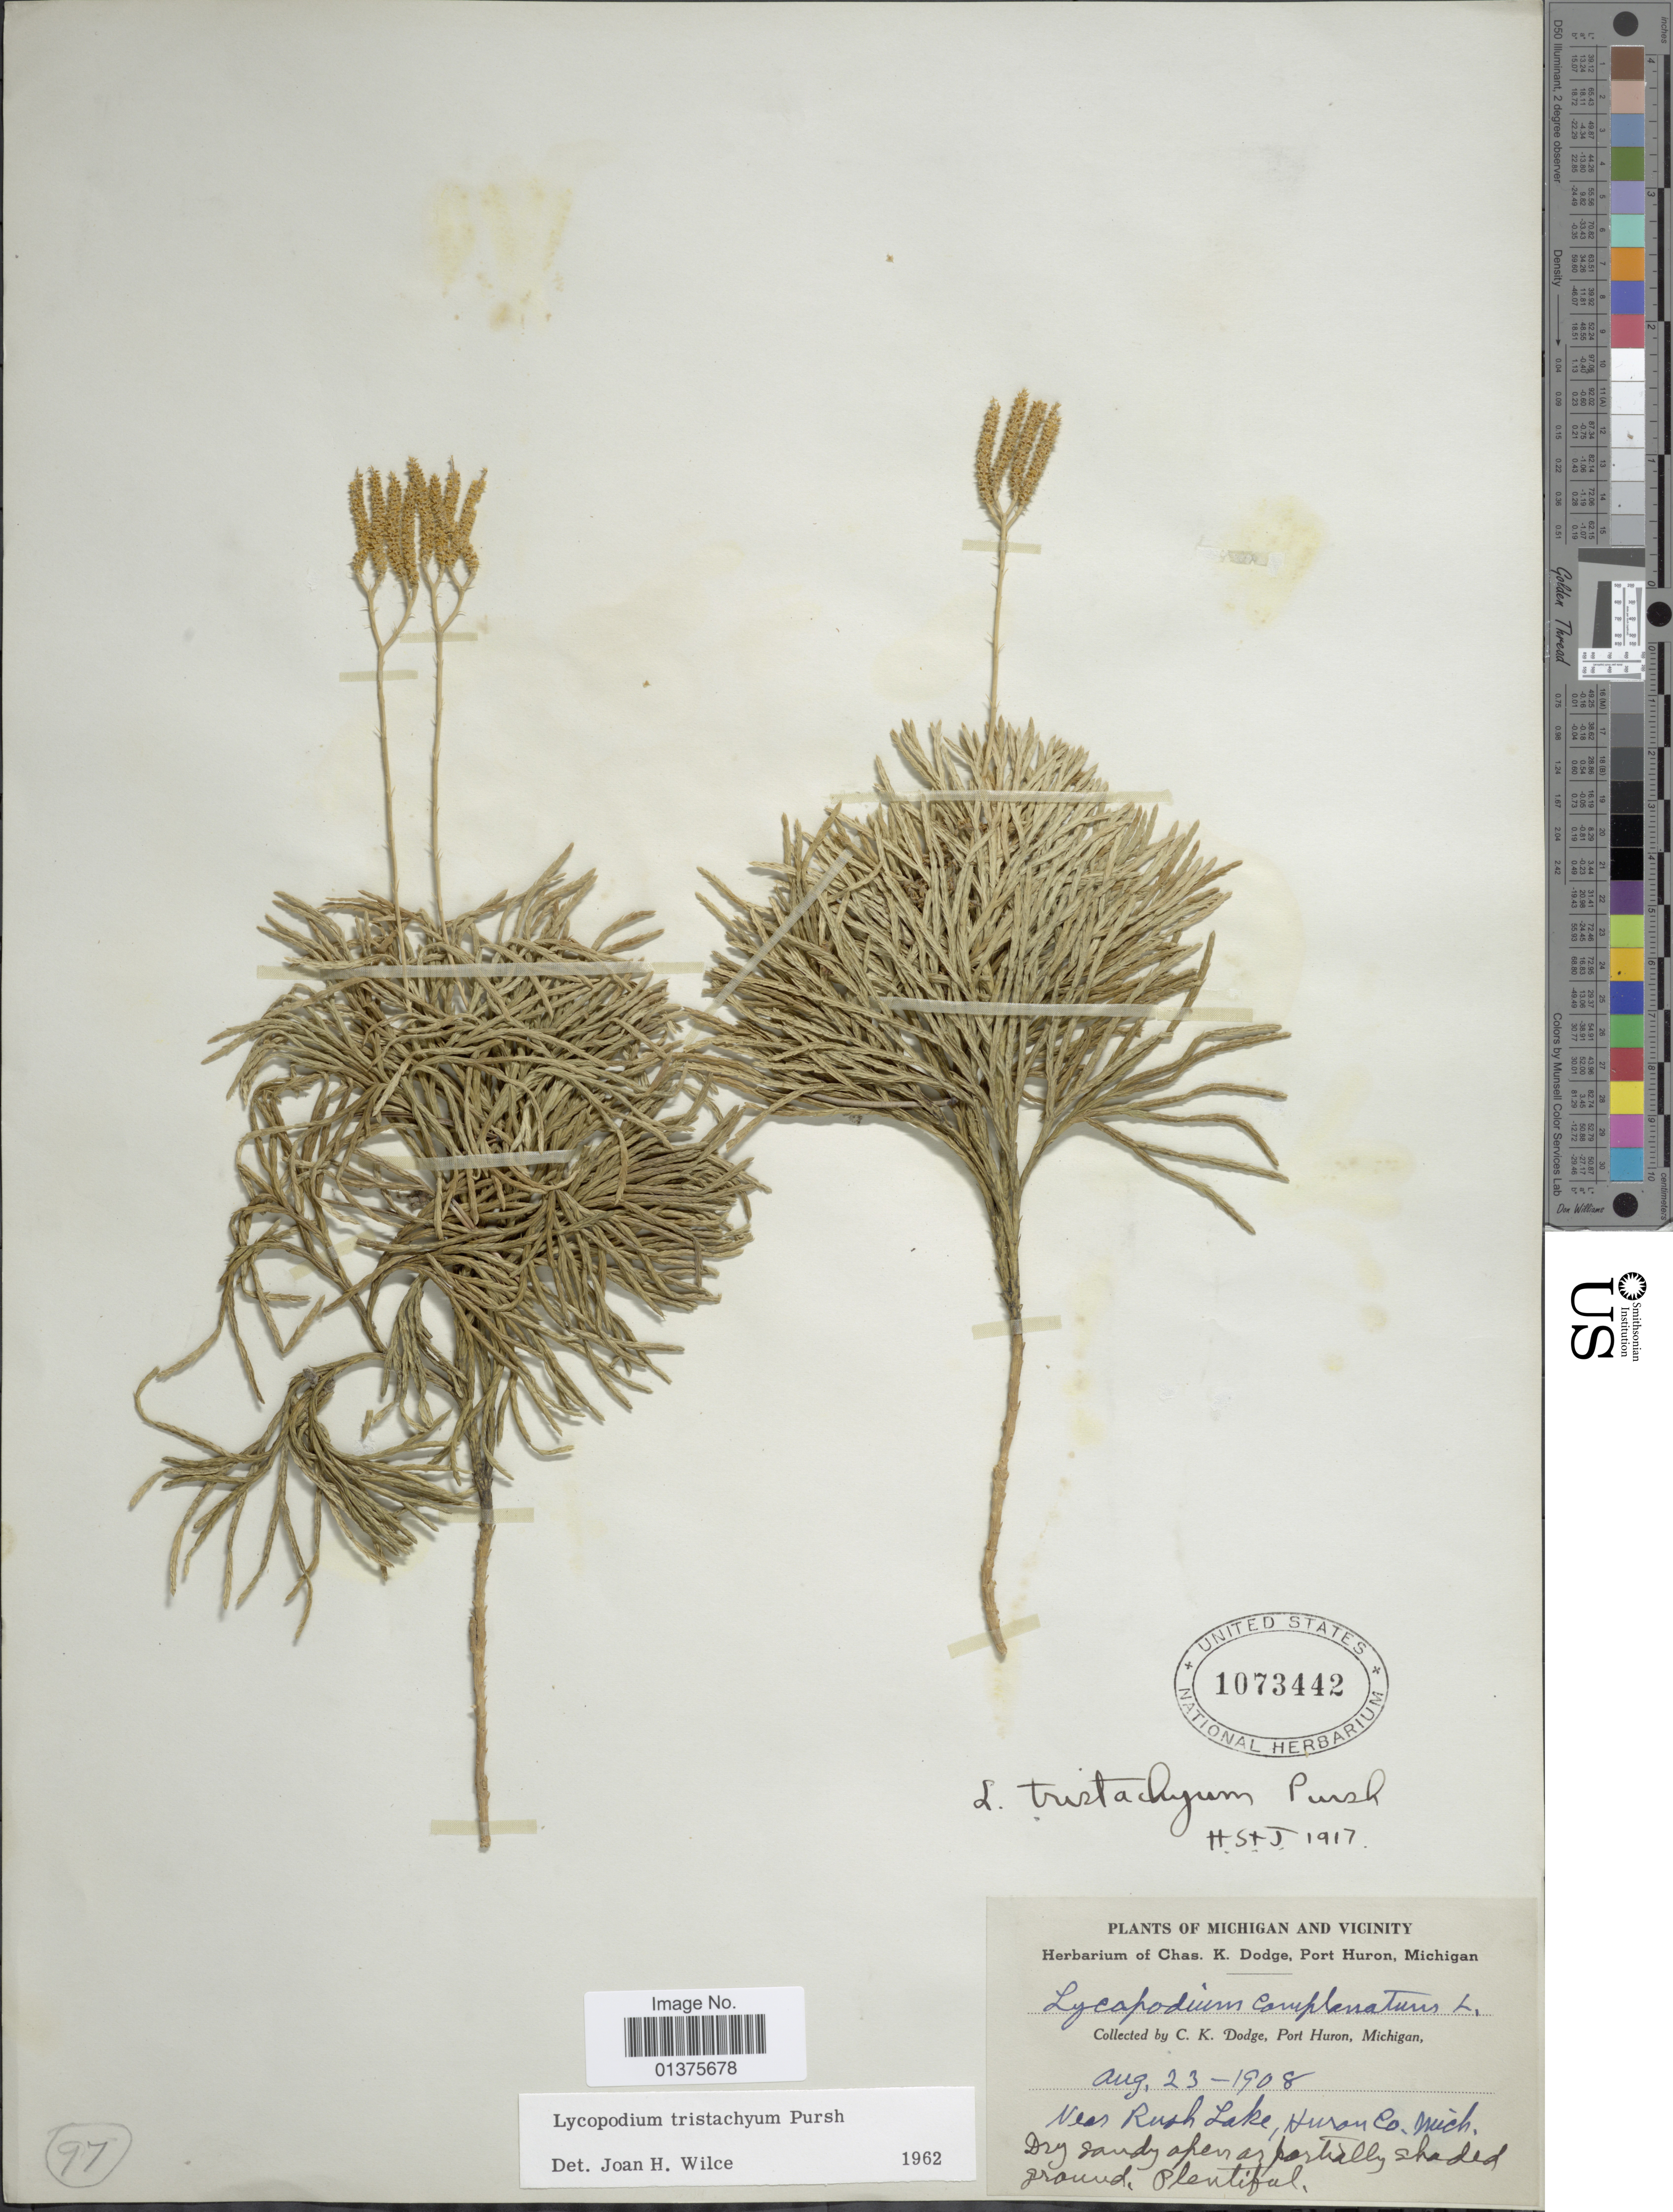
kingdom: Plantae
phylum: Tracheophyta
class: Lycopodiopsida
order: Lycopodiales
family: Lycopodiaceae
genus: Diphasiastrum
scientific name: Diphasiastrum tristachyum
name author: (Pursh) Holub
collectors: C. Dodge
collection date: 1908-08-23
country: United States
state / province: Michigan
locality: Michigan and vicinity, near Rush Lake, Huron Co.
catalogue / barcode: US 1073442